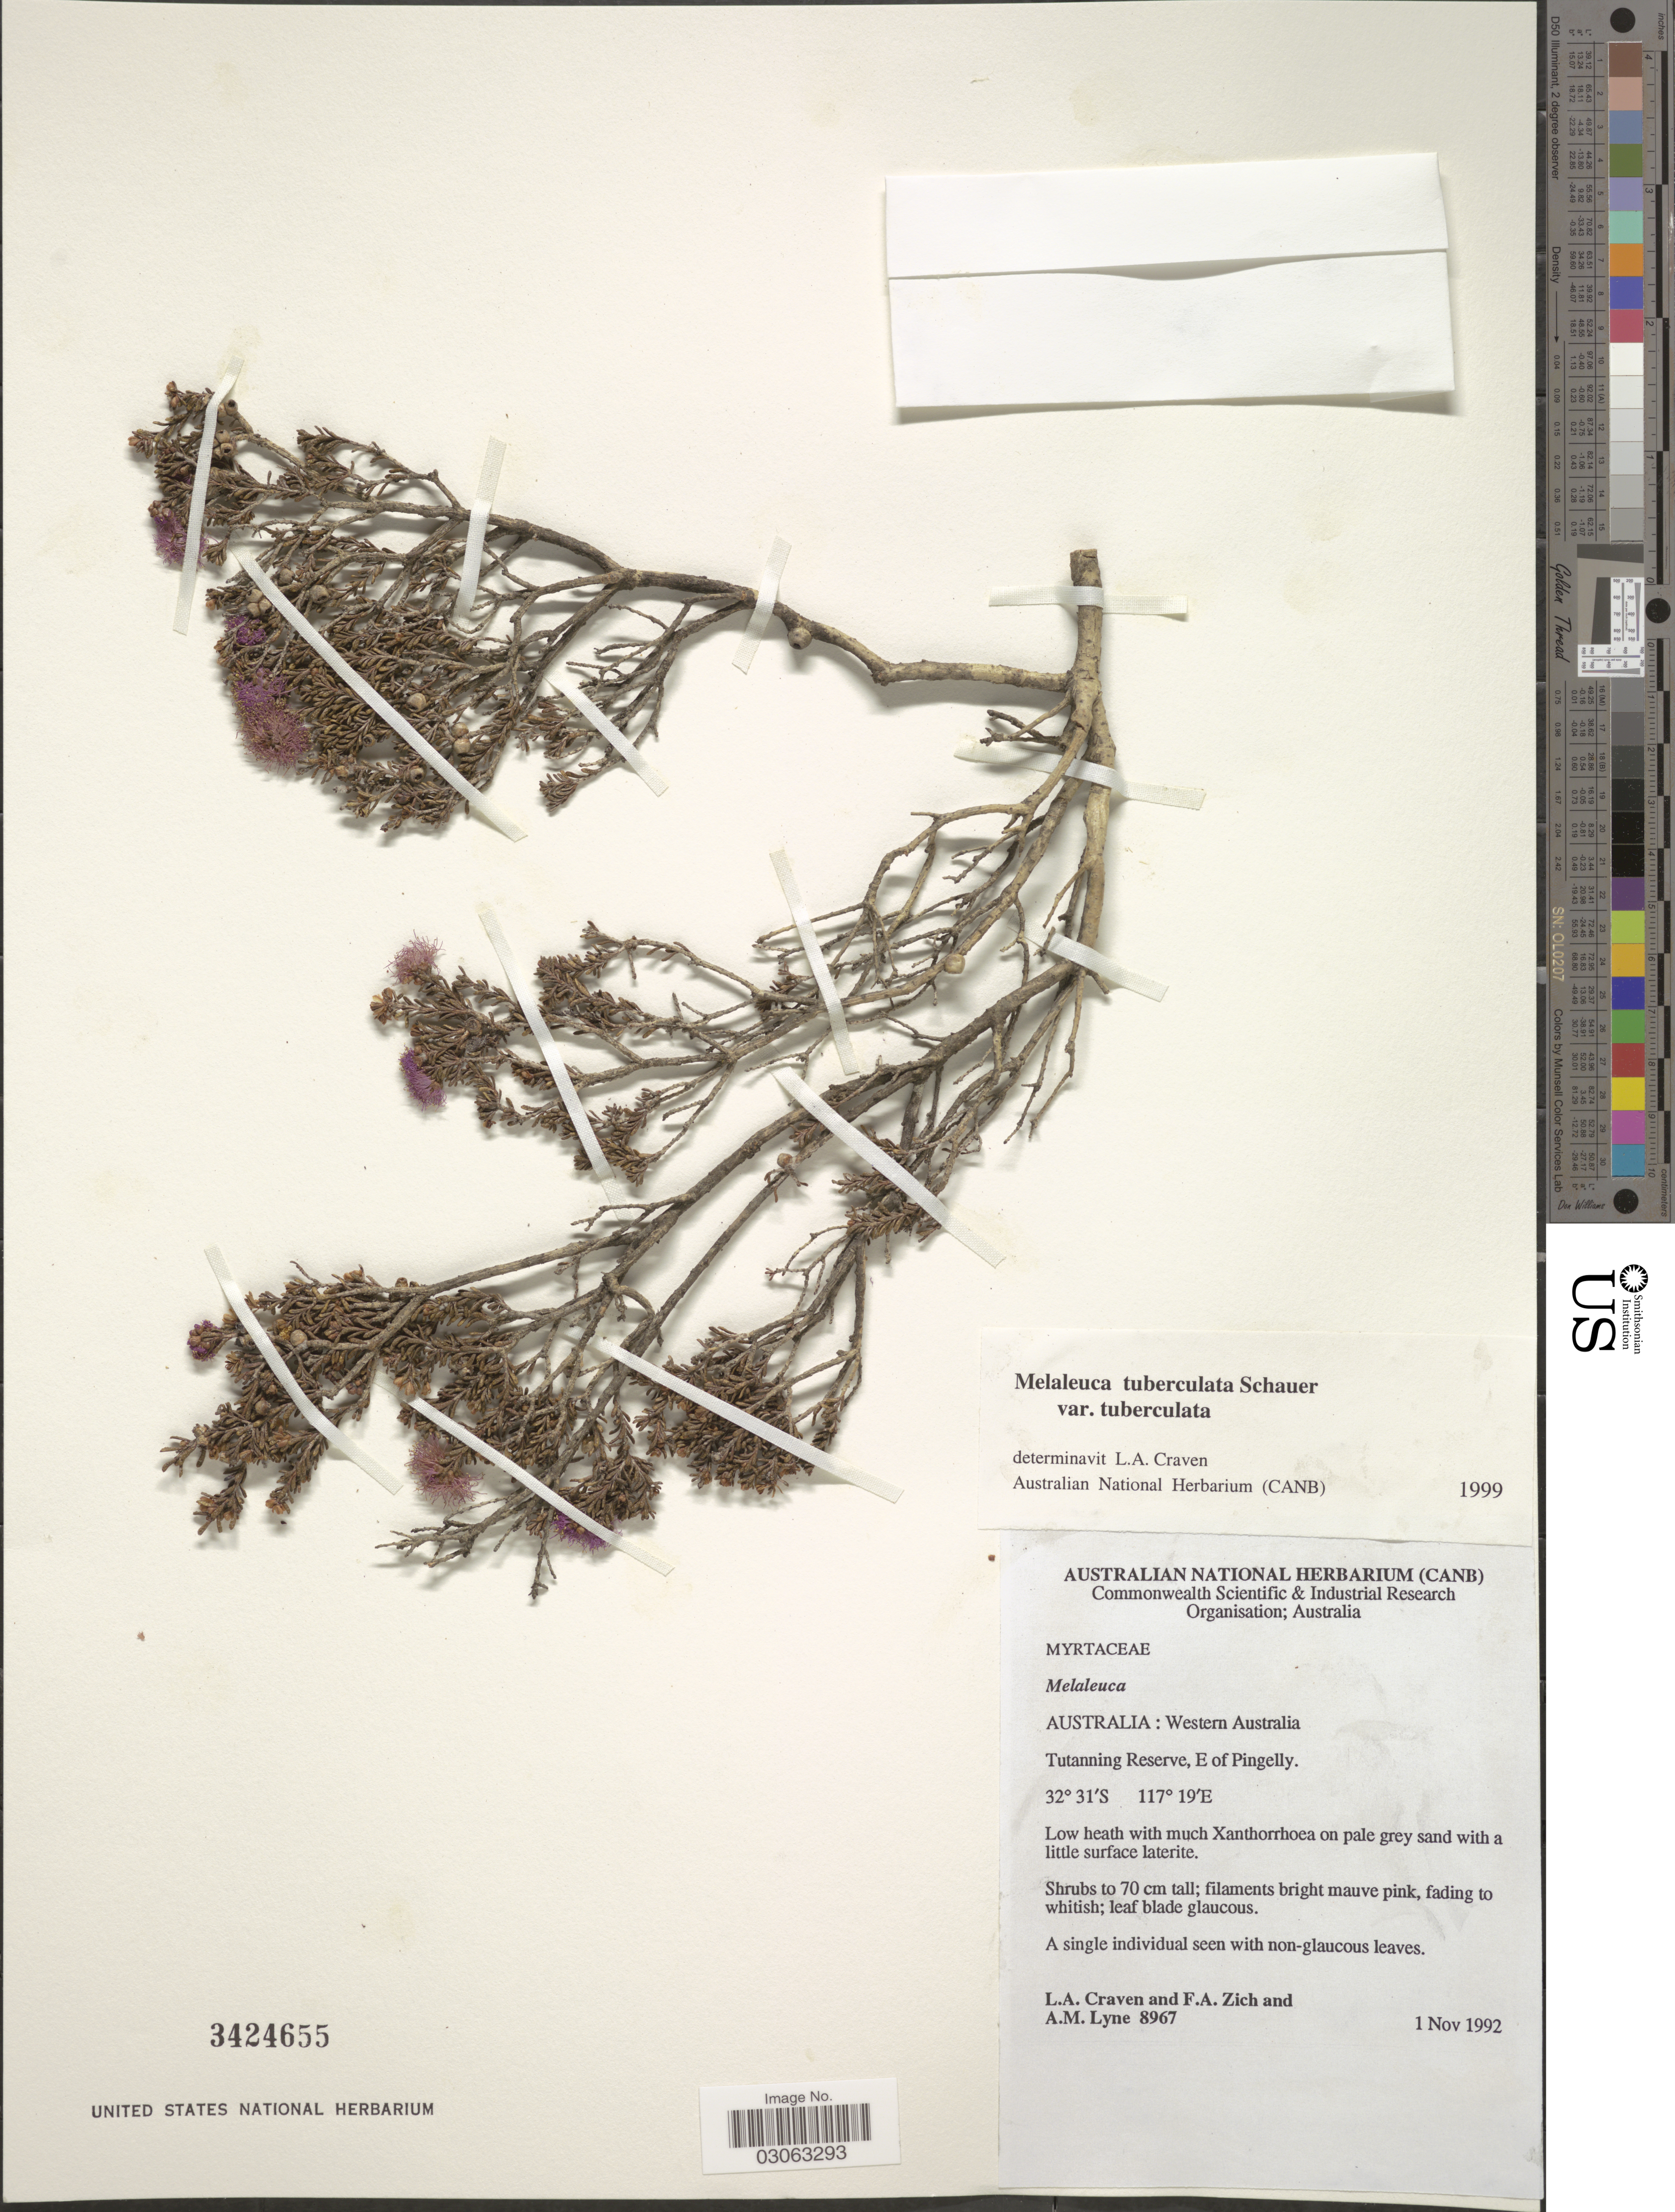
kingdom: Plantae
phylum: Tracheophyta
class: Magnoliopsida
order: Myrtales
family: Myrtaceae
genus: Melaleuca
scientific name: Melaleuca tuberculata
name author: Schauer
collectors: L. A. Craven, F. Zich & A. Lyne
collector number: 8967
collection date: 1992-11-01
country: Australia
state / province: Western Australia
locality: Tutanning Reserve, E of Pingelly.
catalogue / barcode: US 3424655